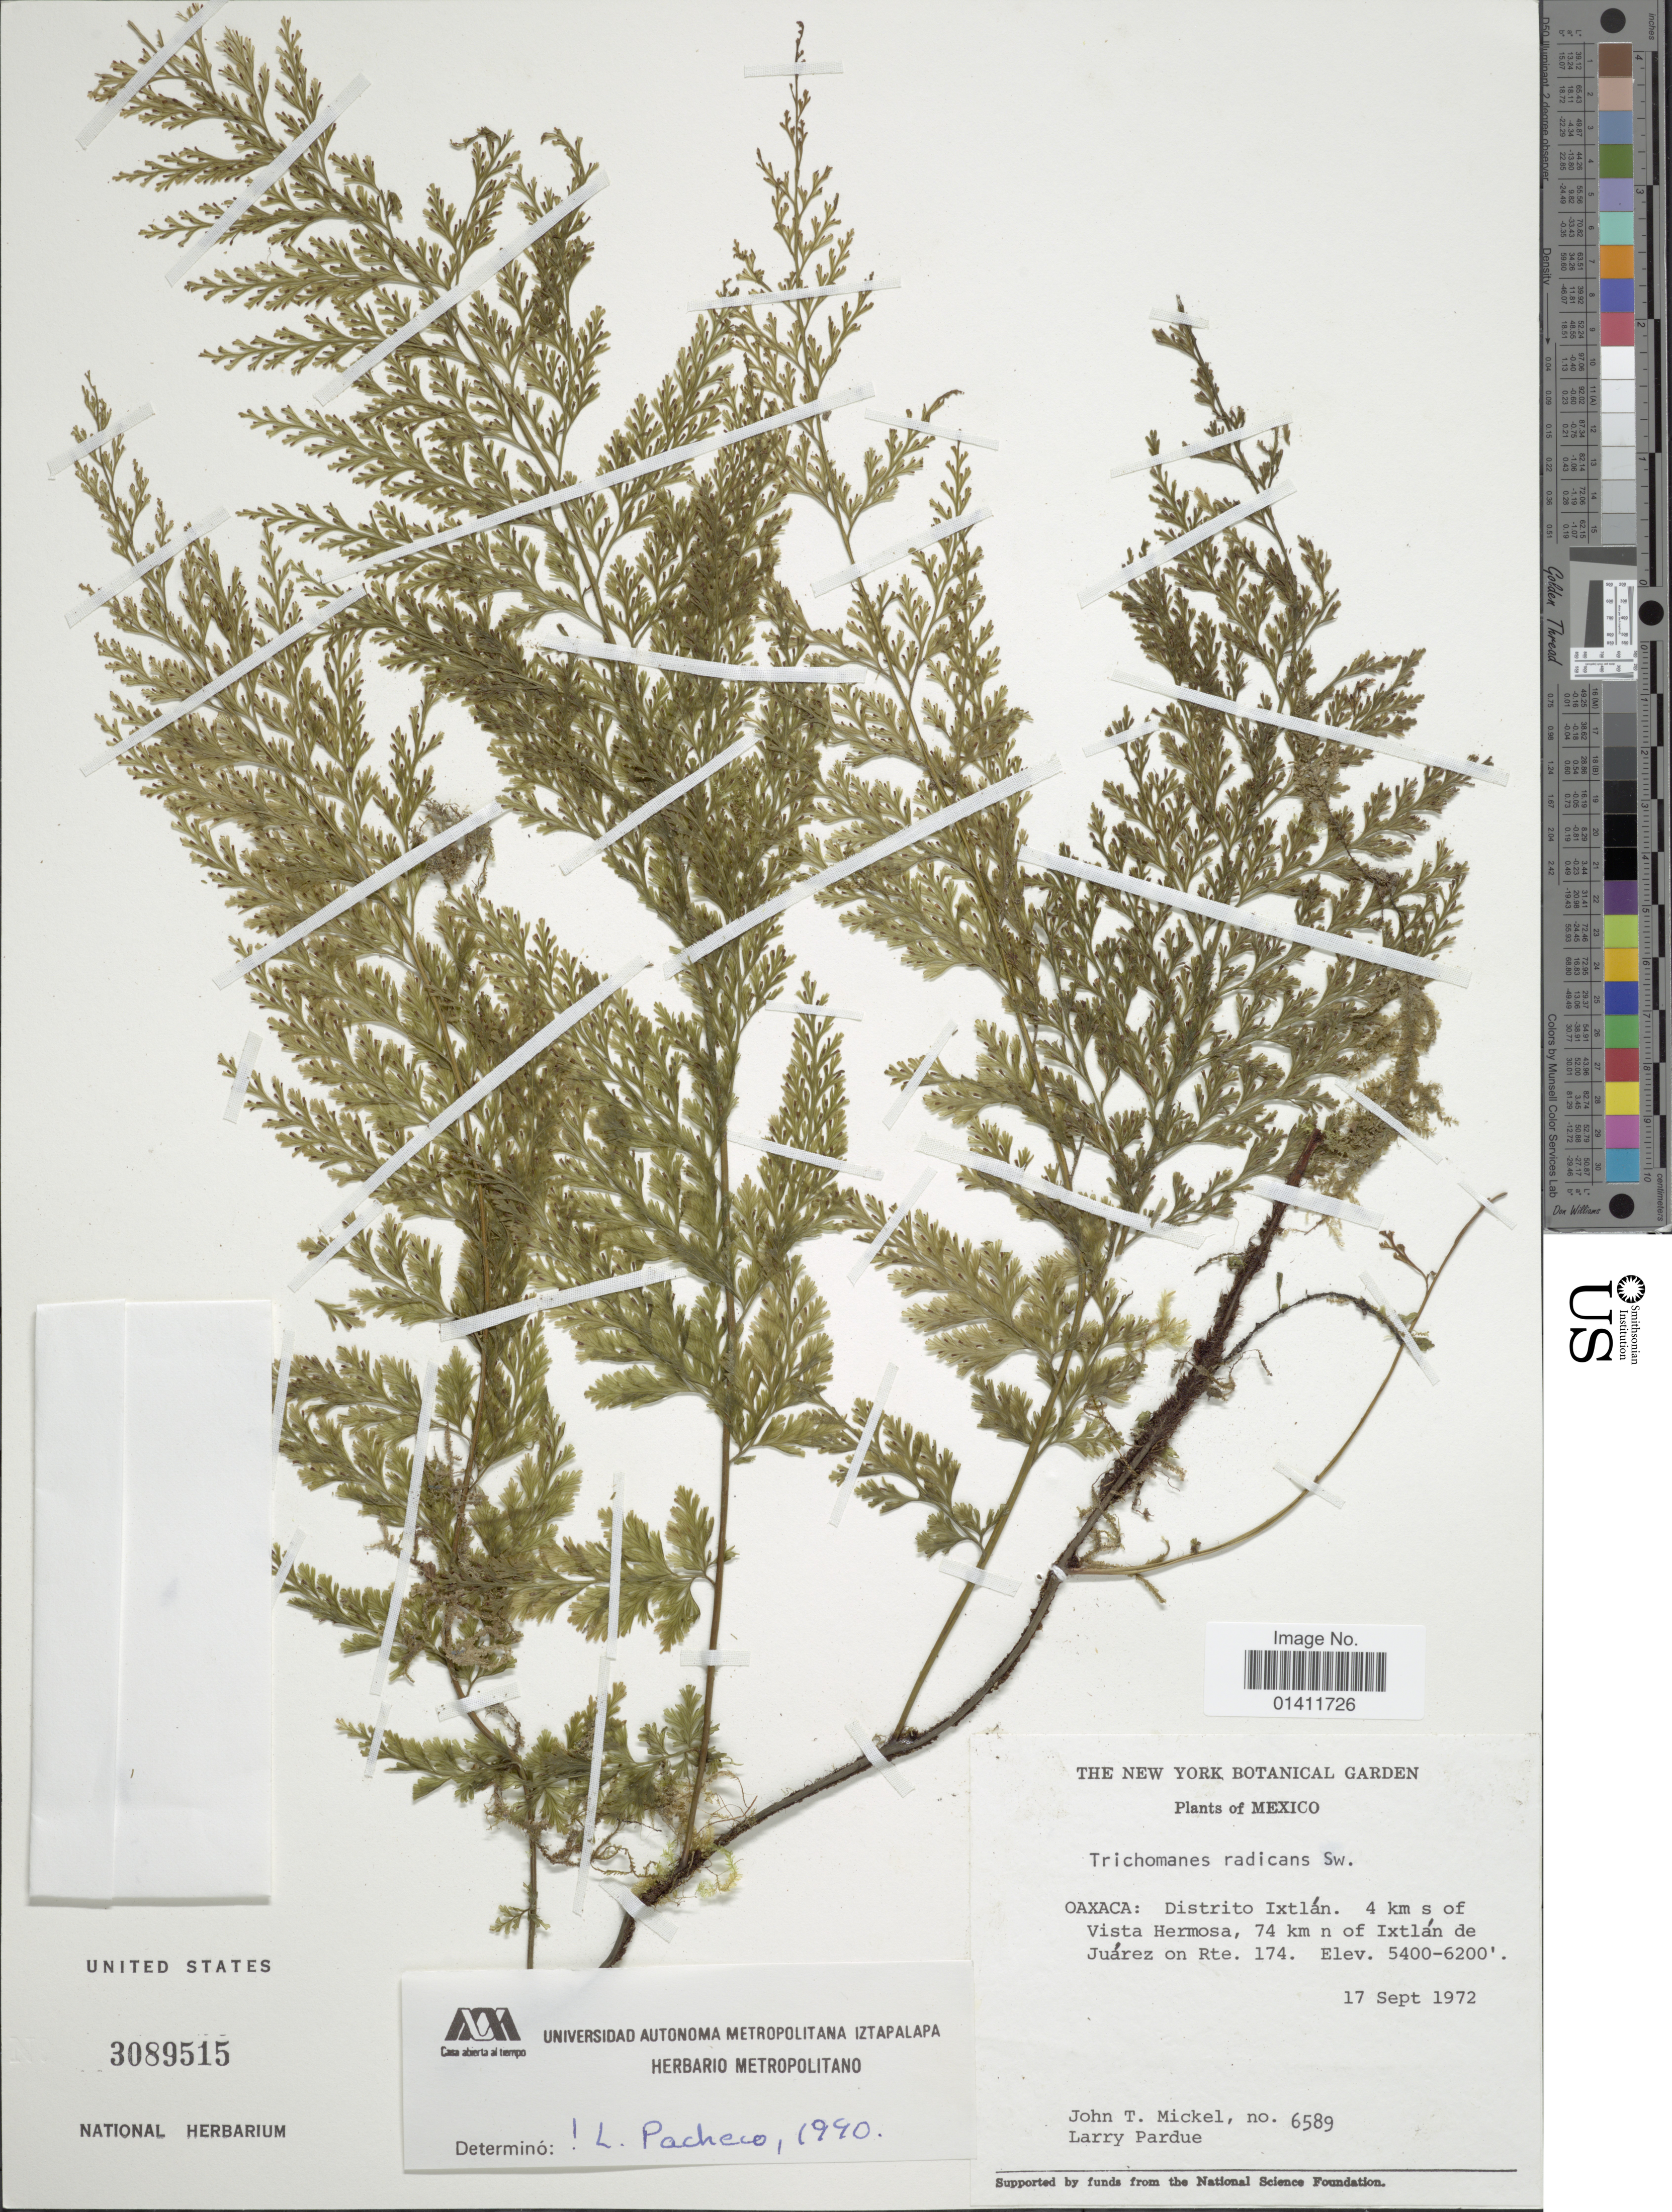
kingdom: Plantae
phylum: Tracheophyta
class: Polypodiopsida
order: Hymenophyllales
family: Hymenophyllaceae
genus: Vandenboschia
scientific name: Vandenboschia radicans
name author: (Sw.) Copel.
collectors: J. T. Mickel & L. Pardue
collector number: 6589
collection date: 1972-09-17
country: Mexico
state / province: Oaxaca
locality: Distrito Ixtlan. 4 km s of Vista Hermosa, 74 km n of Ixtlan de Juarez on Rte. 174.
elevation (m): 1646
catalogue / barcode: US 3089515